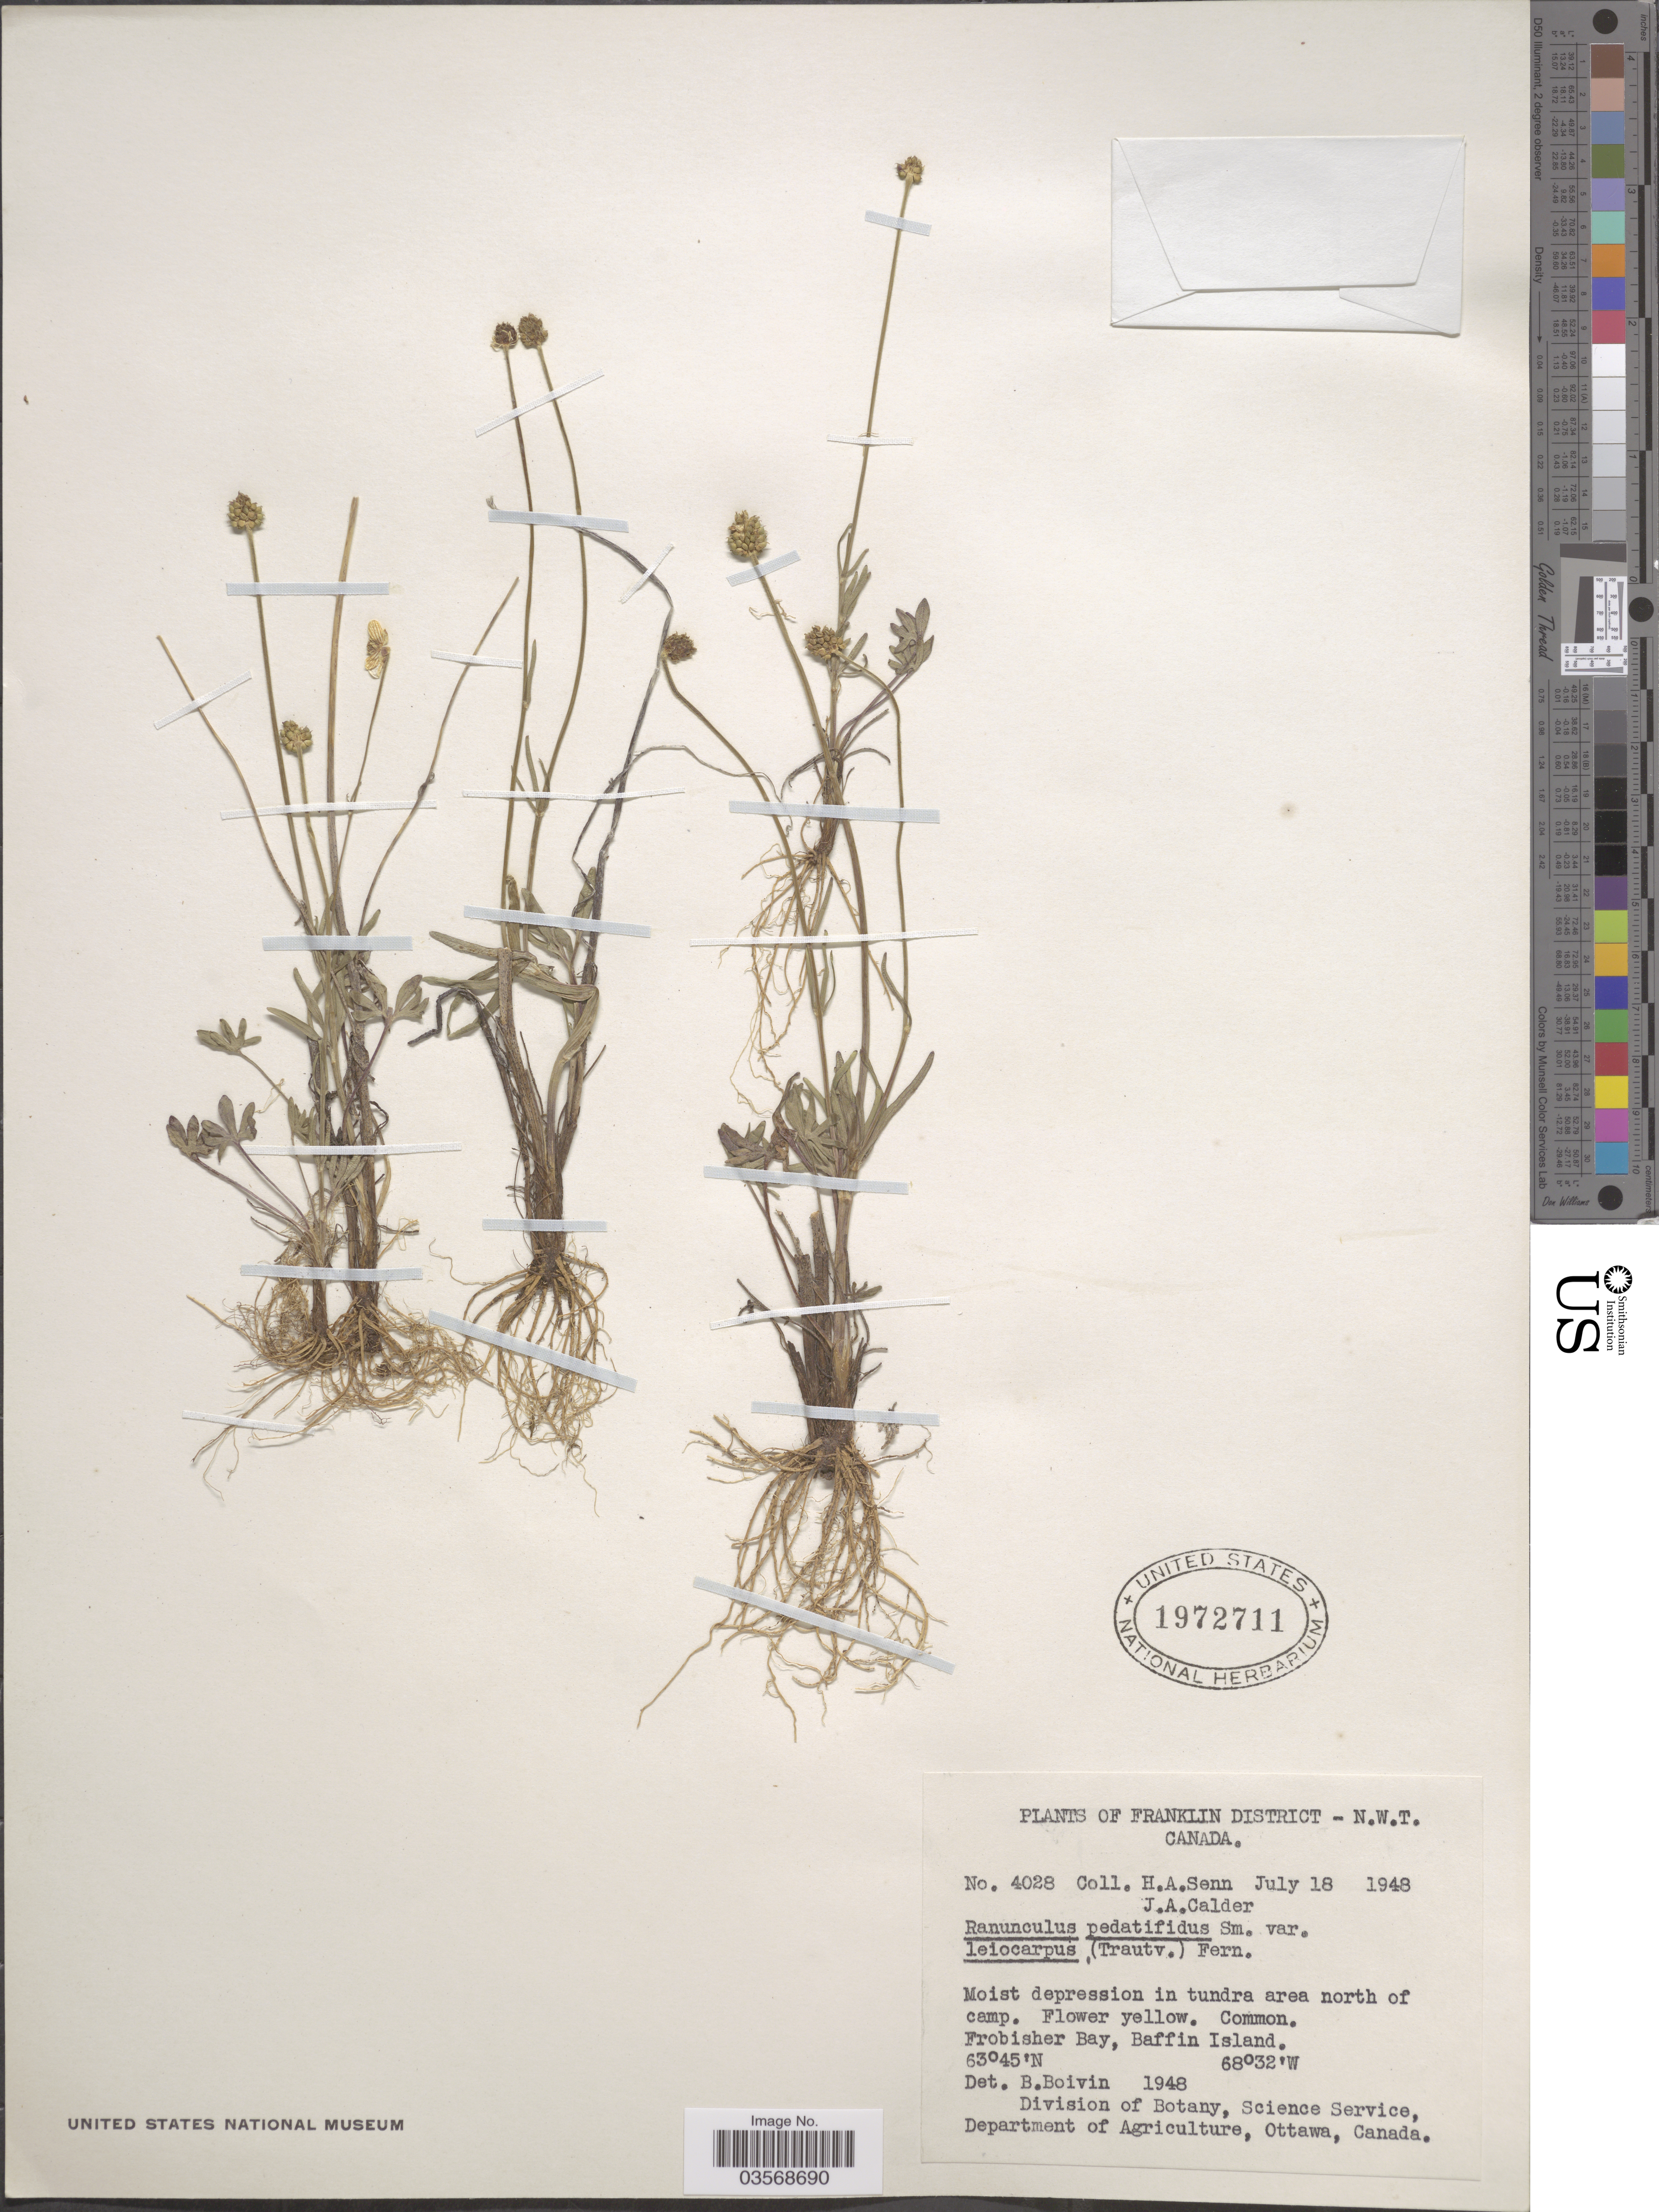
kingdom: Plantae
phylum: Tracheophyta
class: Magnoliopsida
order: Ranunculales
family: Ranunculaceae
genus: Ranunculus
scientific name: Ranunculus pedatifidus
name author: Sm.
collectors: H. Senn & J. A. Calder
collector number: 4028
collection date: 1948-07-18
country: Canada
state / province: Northwest Territories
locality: Franklin District - N.W.T. Moist depression in tundra area north of camp. Frobisher Bay, Baffin Island.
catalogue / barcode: US 1972711